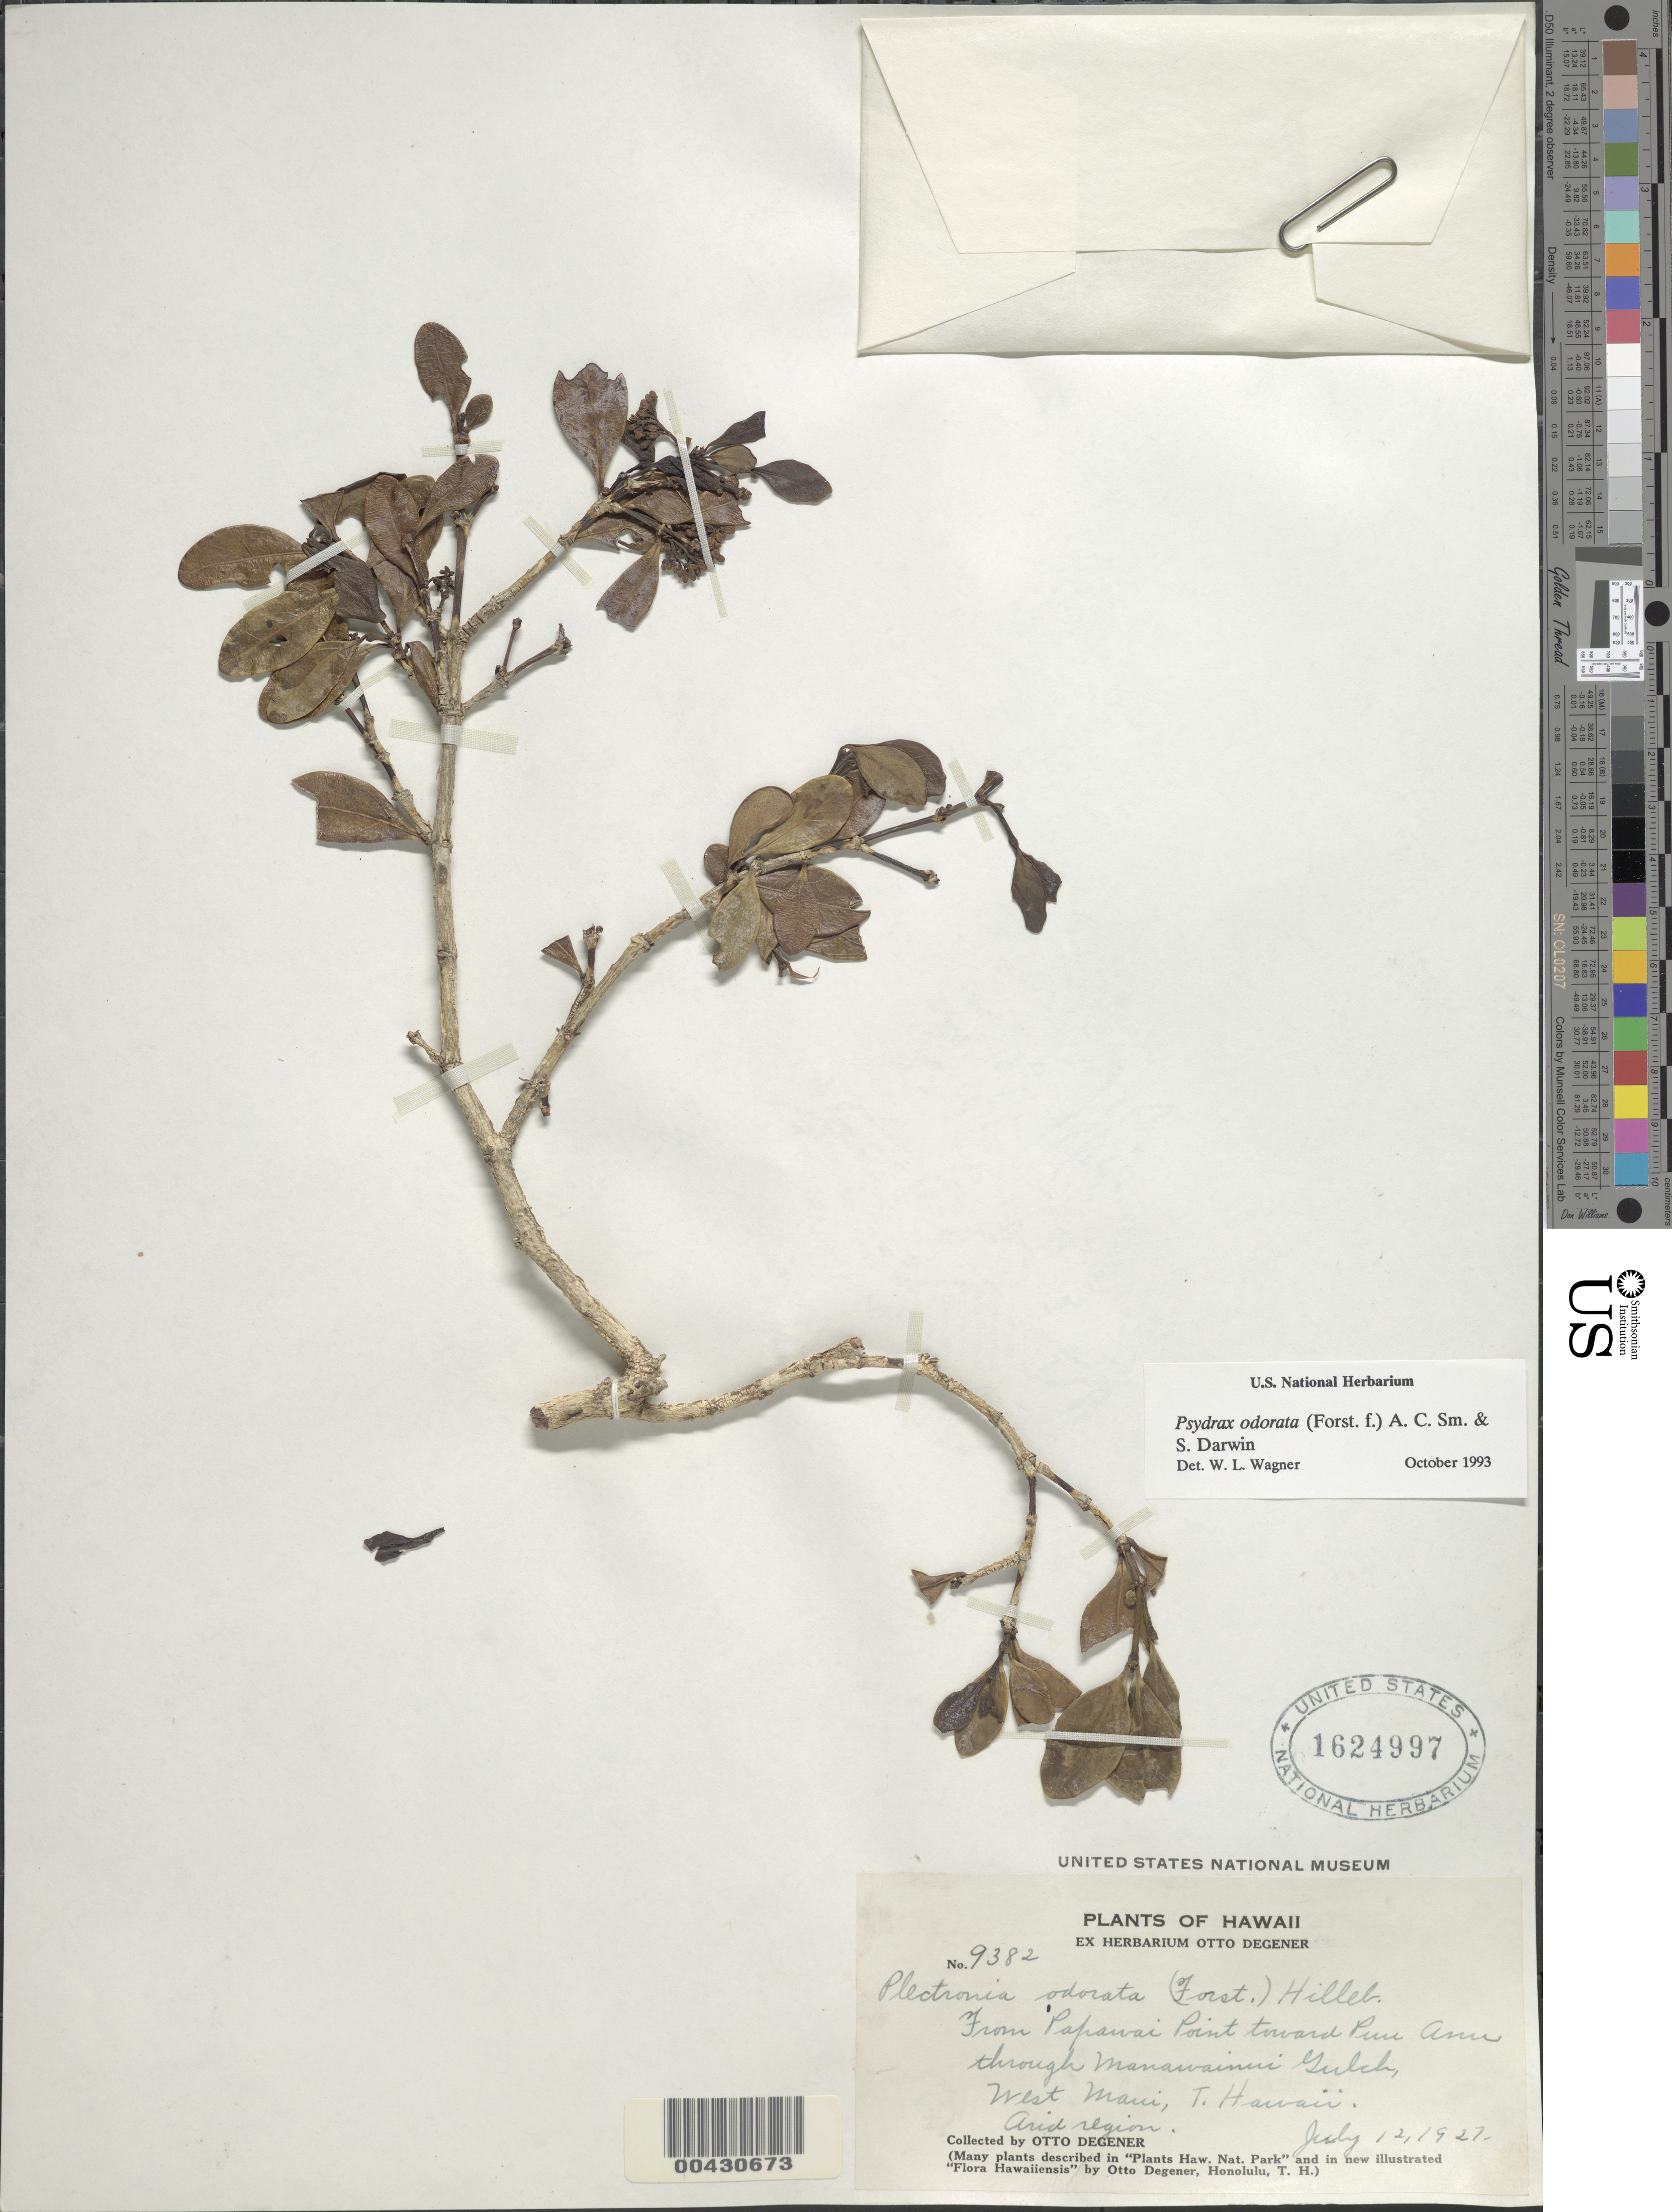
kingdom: Plantae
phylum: Tracheophyta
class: Magnoliopsida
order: Gentianales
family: Rubiaceae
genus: Psydrax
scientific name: Psydrax odorata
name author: (G. Forst.) A.C. Sm. & S.P. Darwin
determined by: Wagner, W. L., (BOT), Smithsonian Institution - National Museum of Natural History (UNITED STATES)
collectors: O. Degener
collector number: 9382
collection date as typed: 12 Jul 1927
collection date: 1927-07-12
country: United States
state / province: Hawaii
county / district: Maui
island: Maui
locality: From Papawai Point toward Puu Anu through Manawainui Gulch, West Maui.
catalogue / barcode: US 1624997